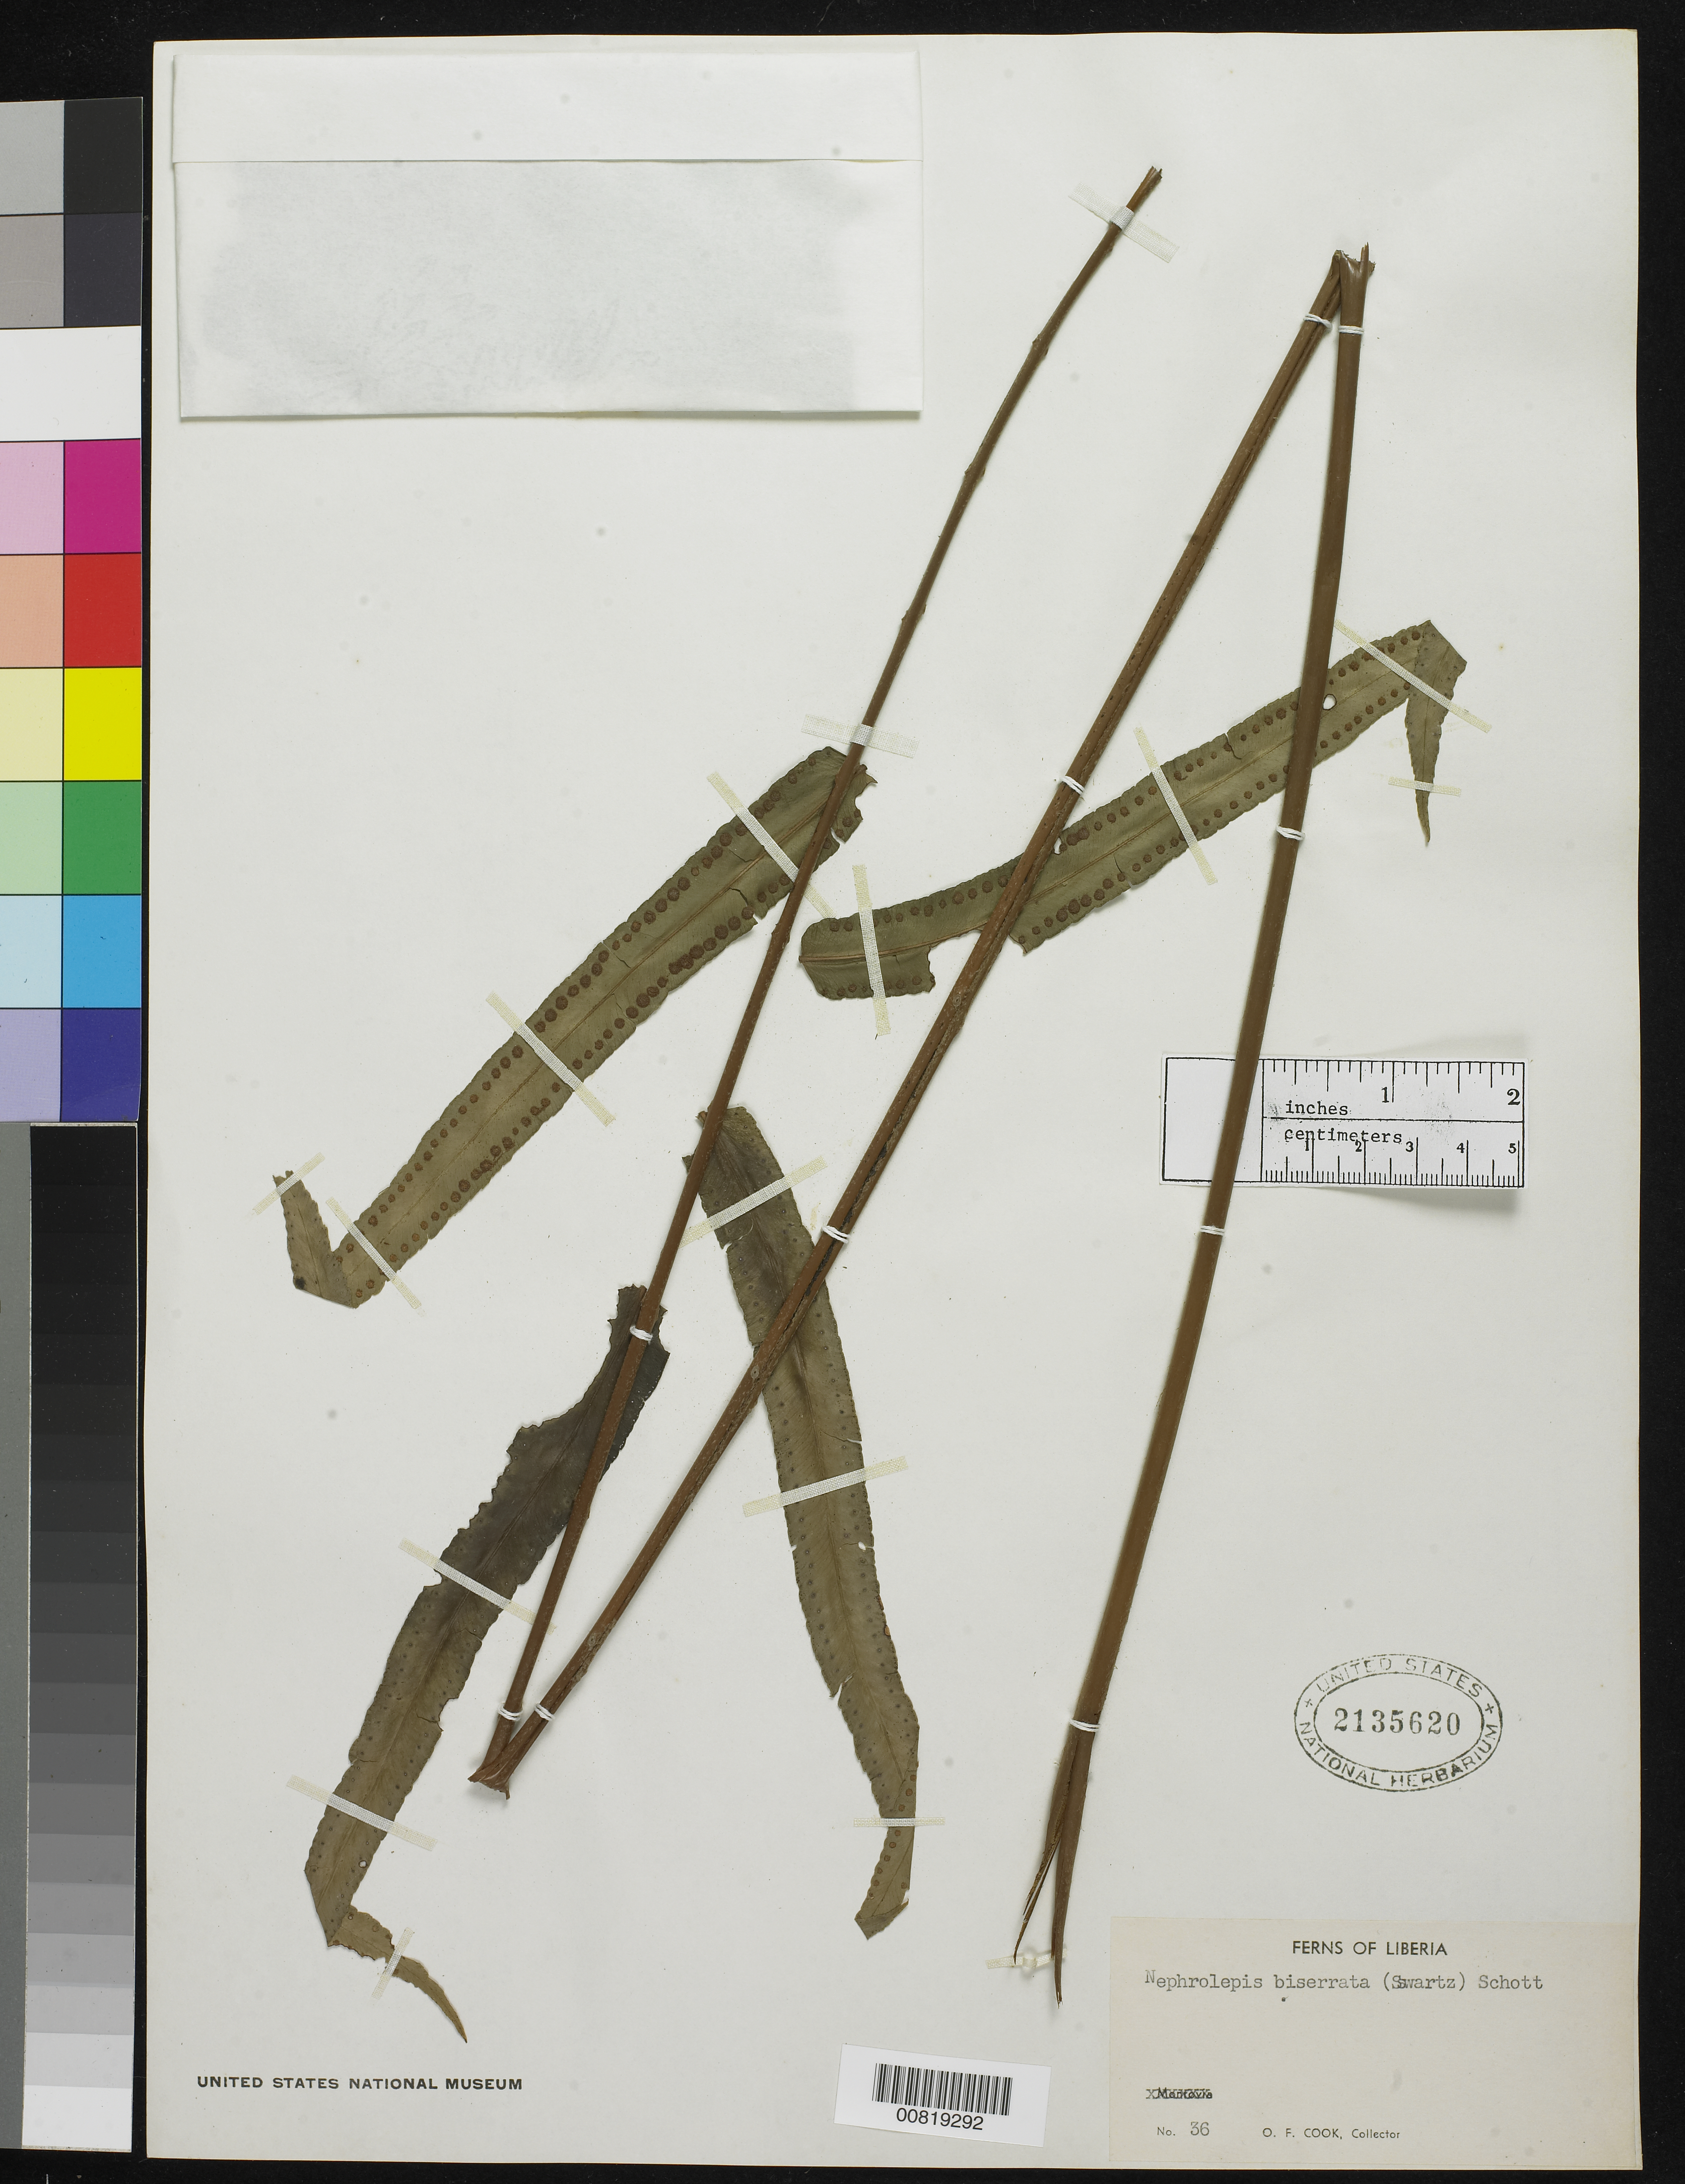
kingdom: Plantae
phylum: Tracheophyta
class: Polypodiopsida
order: Polypodiales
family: Nephrolepidaceae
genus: Nephrolepis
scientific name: Nephrolepis biserrata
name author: (Sw.) Schott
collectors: O. F. Cook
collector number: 36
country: Liberia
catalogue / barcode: US 2135620